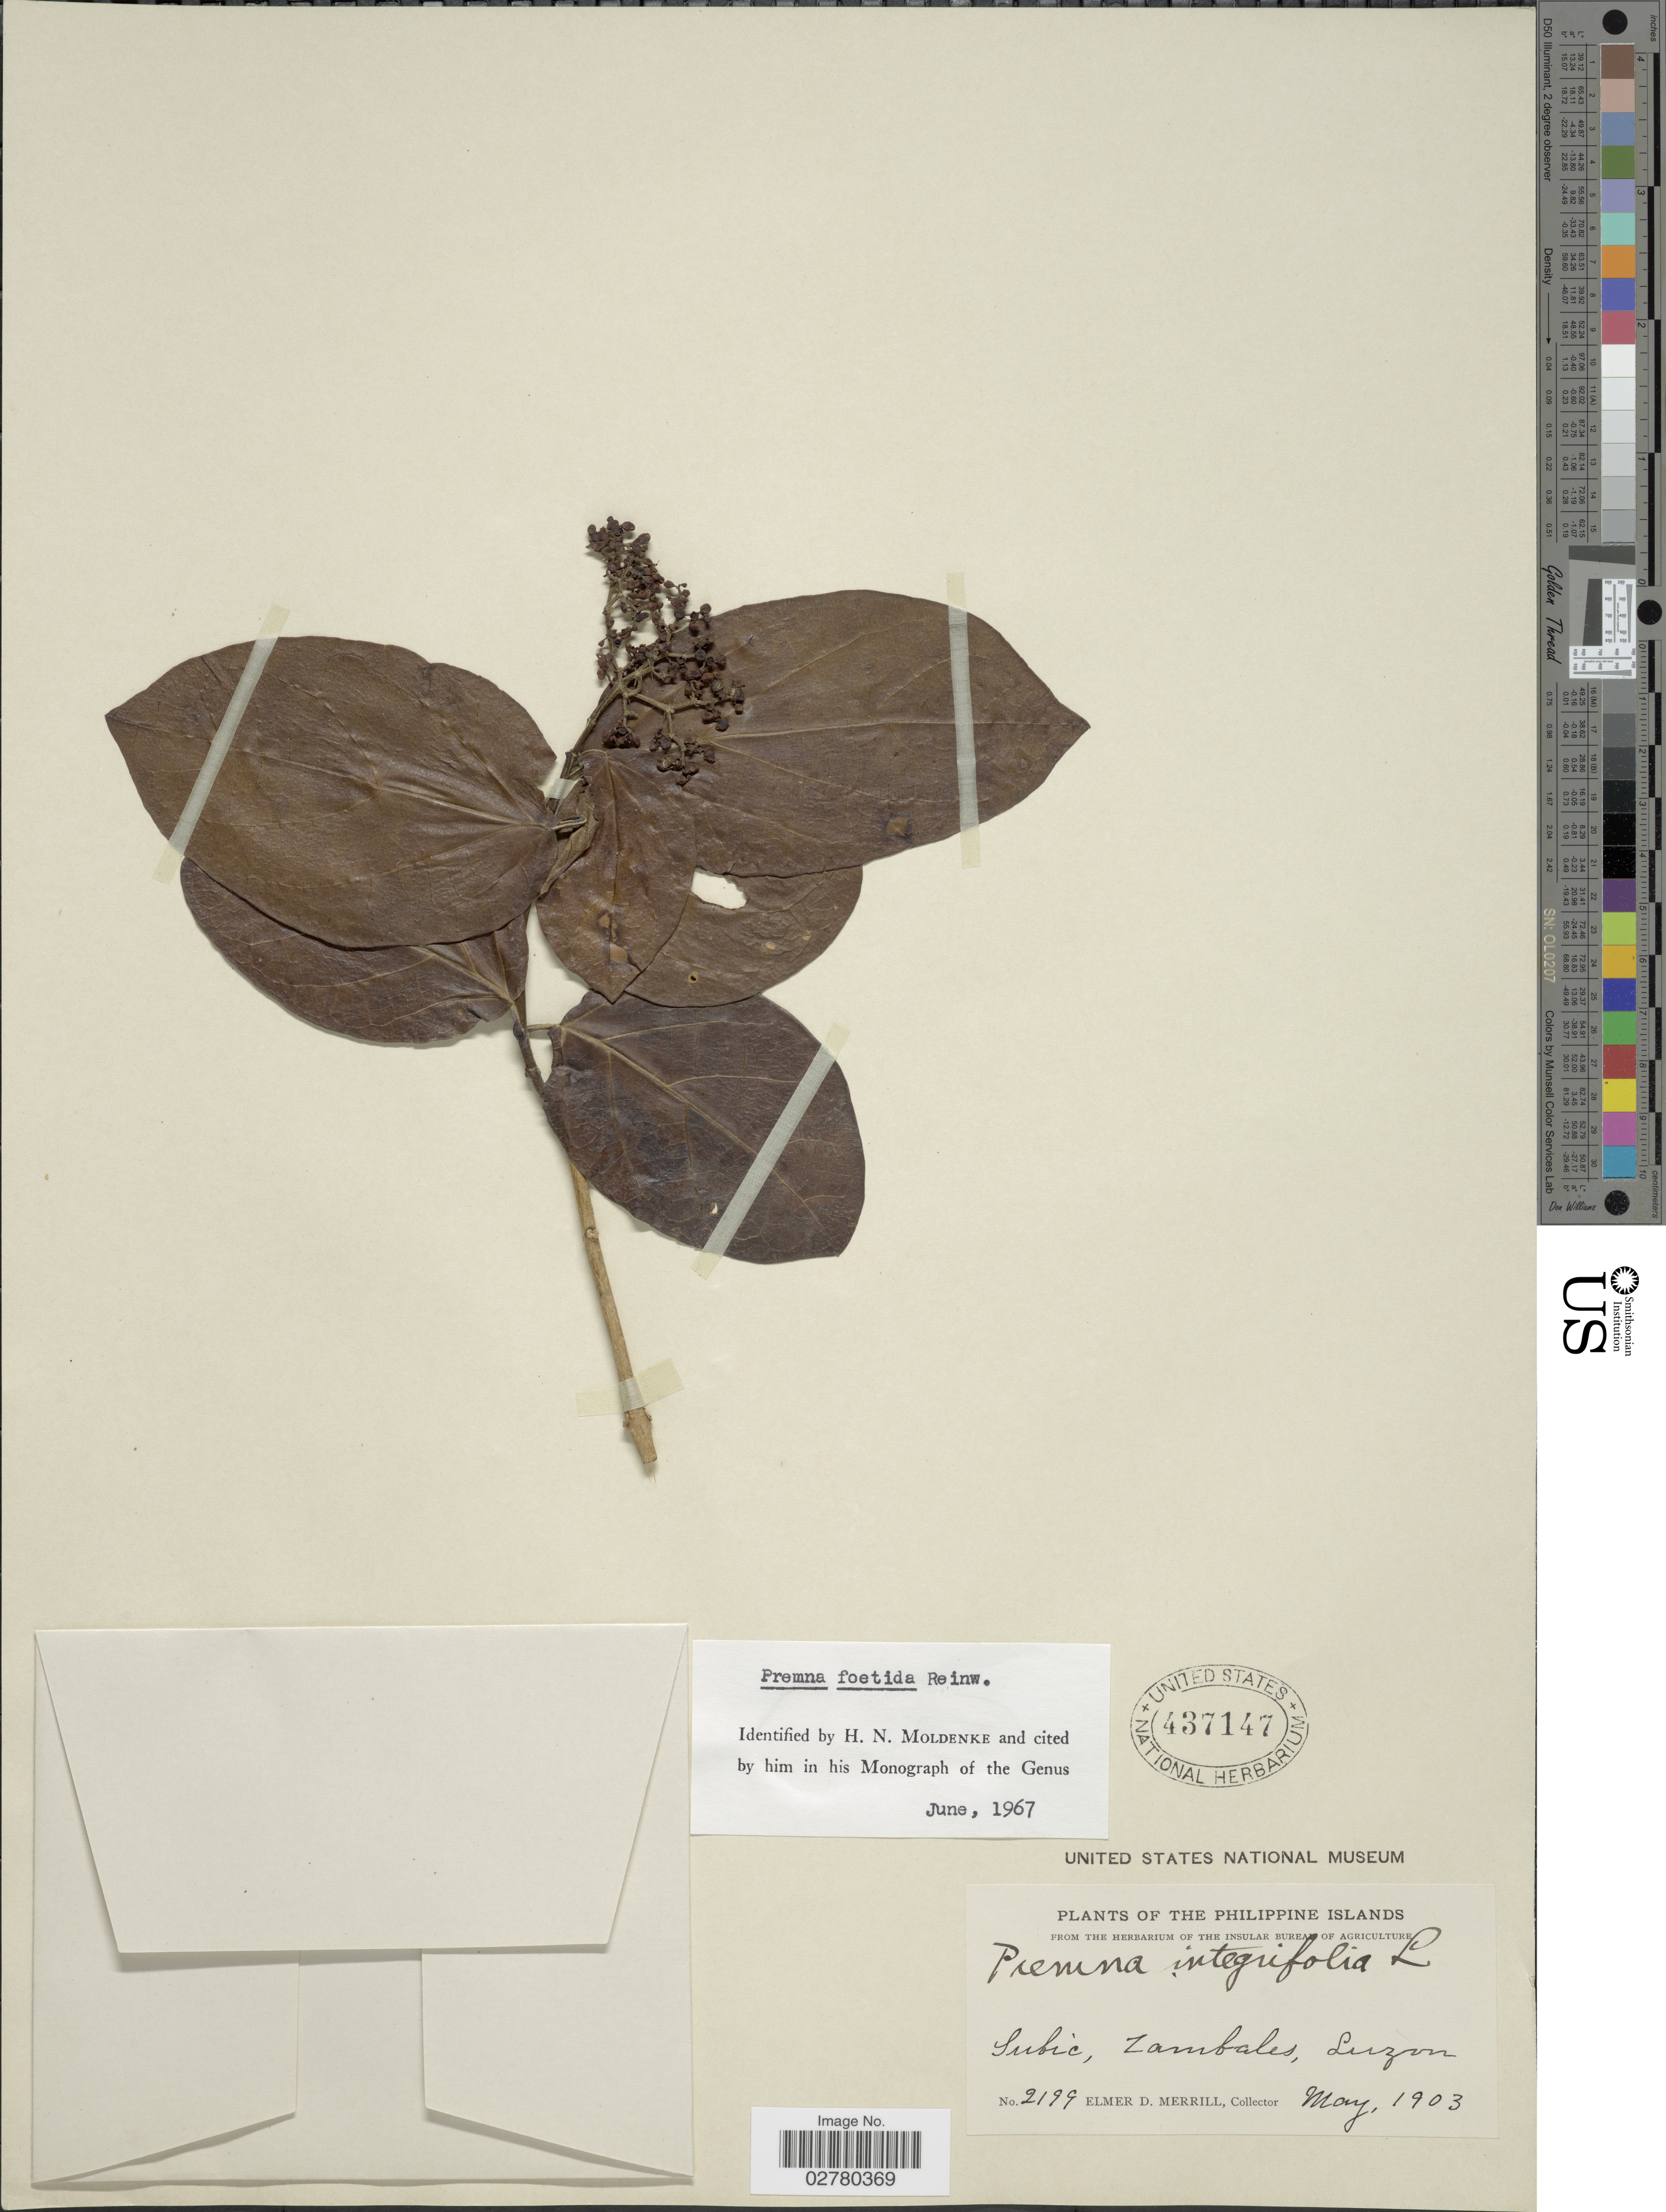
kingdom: Plantae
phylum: Tracheophyta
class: Magnoliopsida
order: Lamiales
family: Lamiaceae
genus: Premna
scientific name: Premna foetida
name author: Reinw. ex Blume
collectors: E. D. Merrill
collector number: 2199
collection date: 1903-05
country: Philippines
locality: Subic, Zambales, Luzon.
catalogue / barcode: US 437147